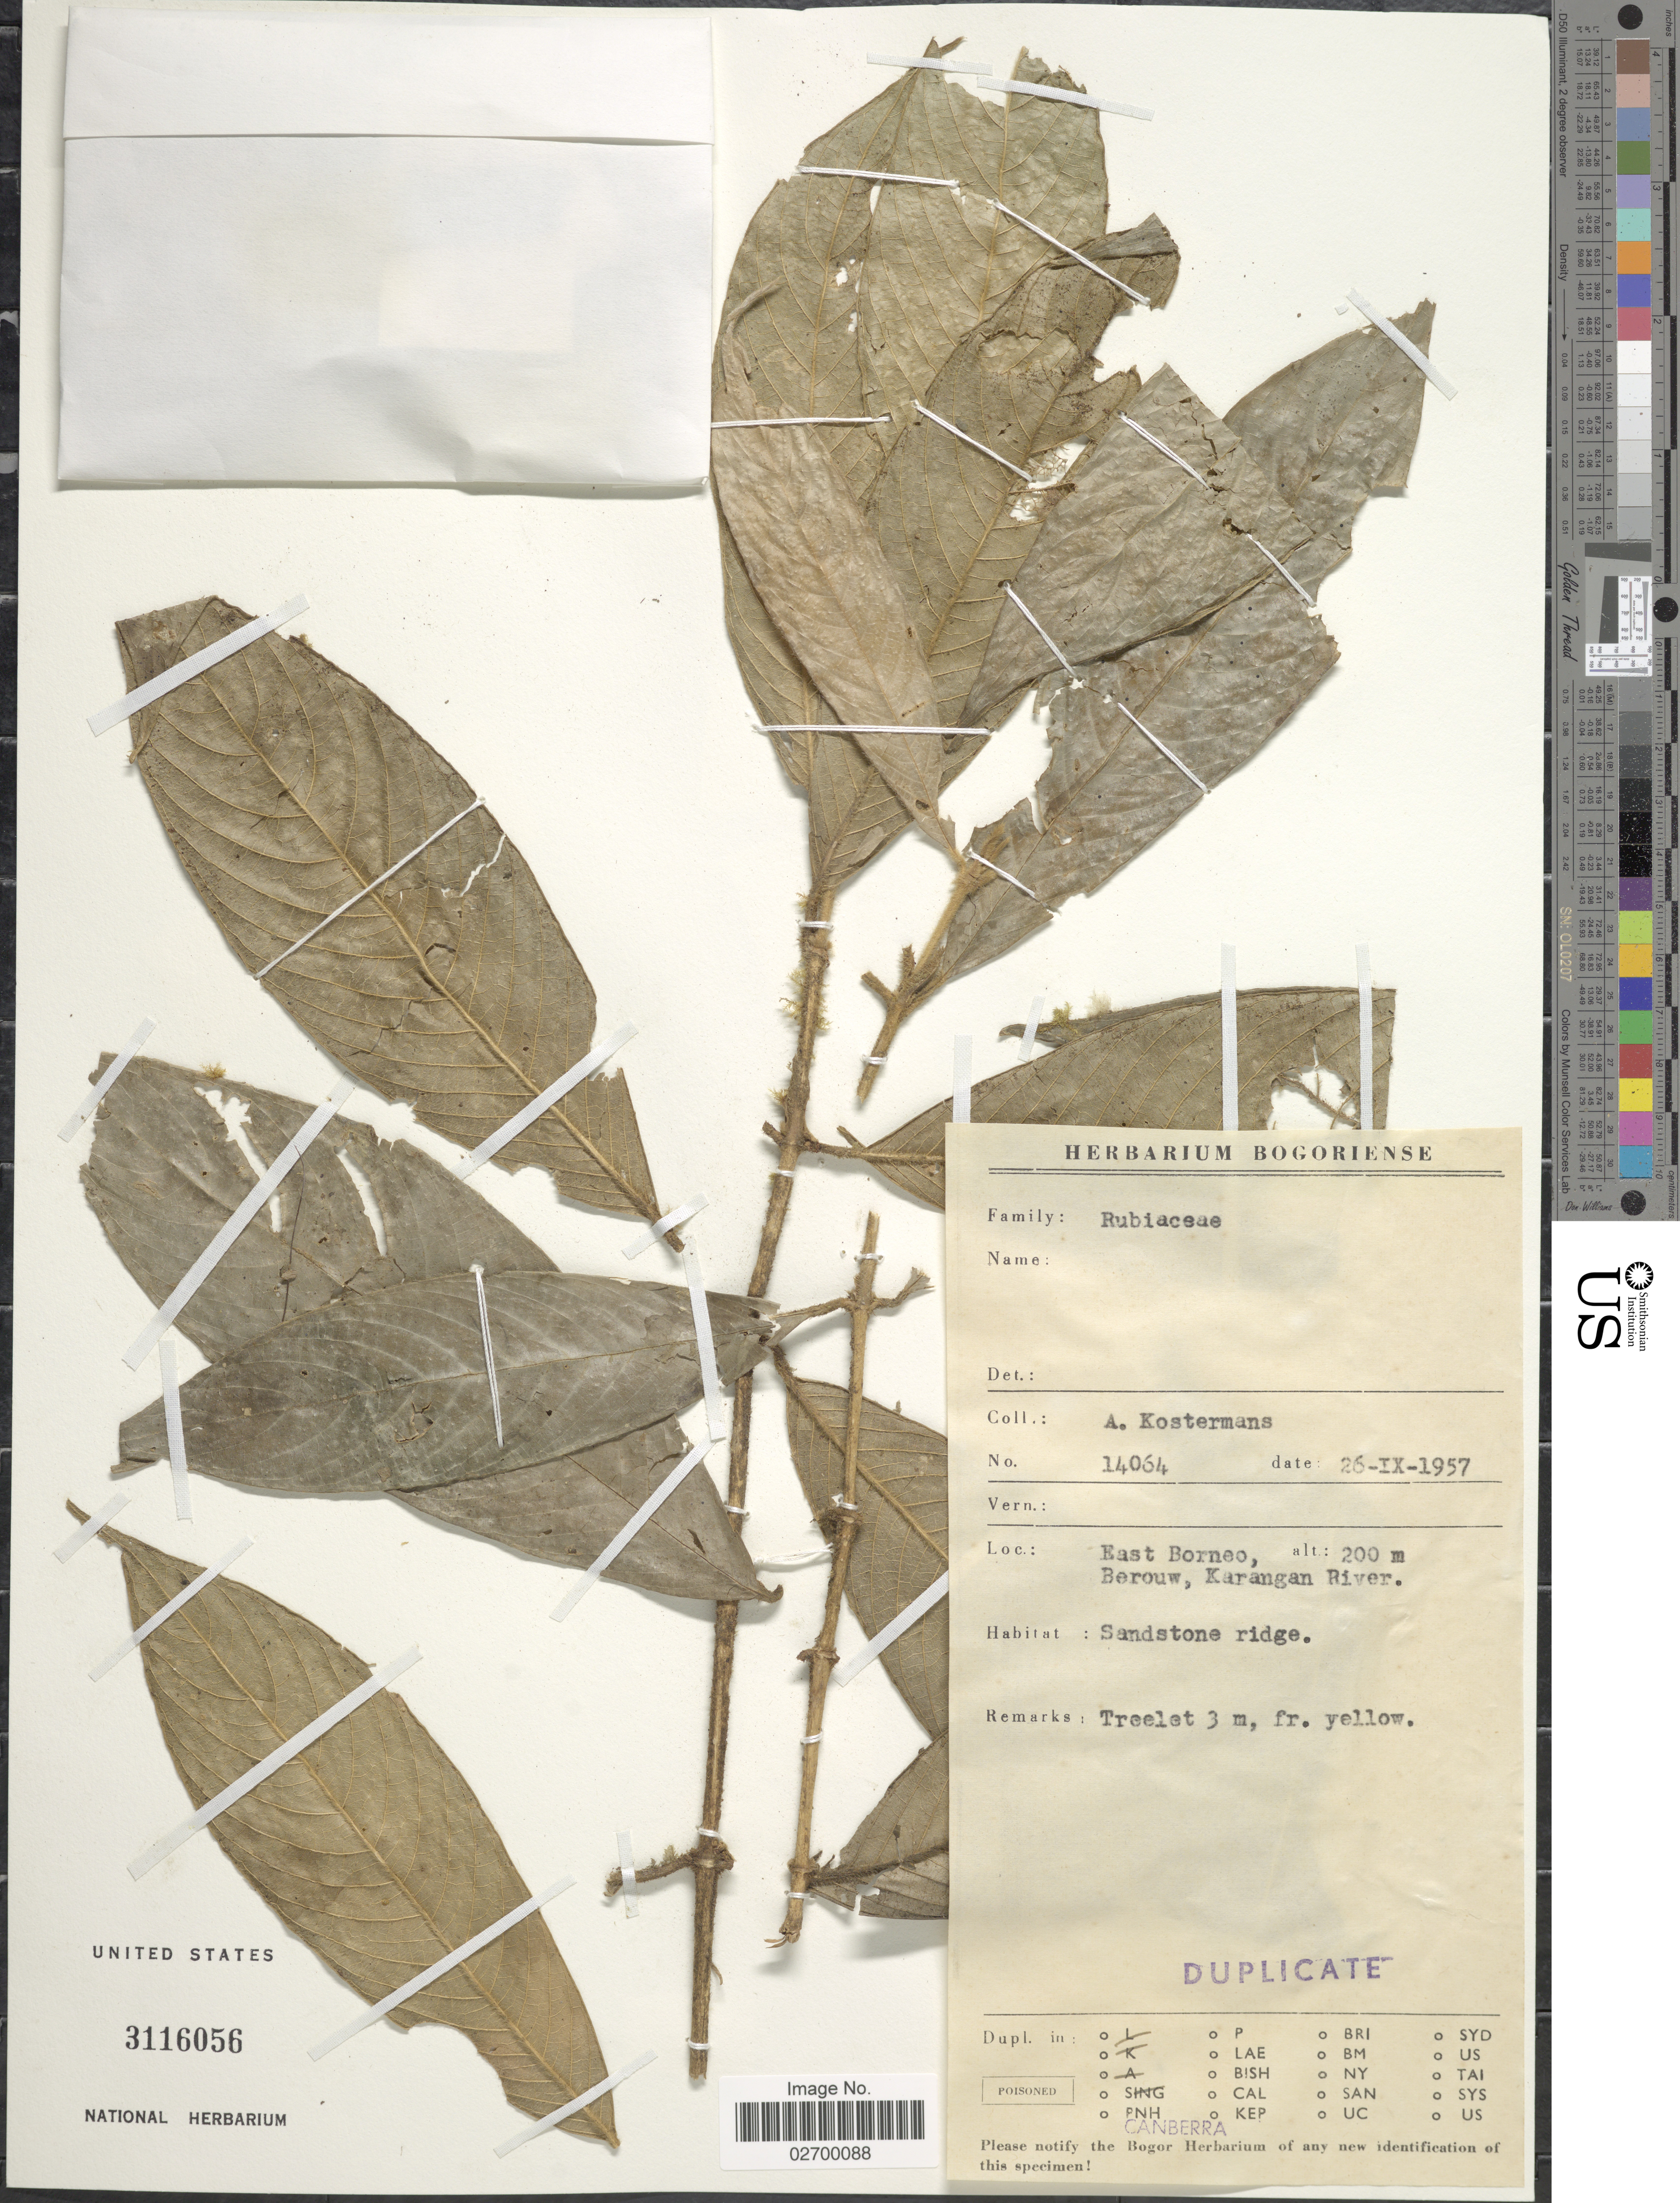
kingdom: Plantae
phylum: Tracheophyta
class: Magnoliopsida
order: Gentianales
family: Rubiaceae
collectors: A. J. G. Kostermans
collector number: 14064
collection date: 1957-09-26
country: Indonesia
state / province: Kalimantan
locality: East Borneo. Berouw, Karangan River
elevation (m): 200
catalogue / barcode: US 3116056